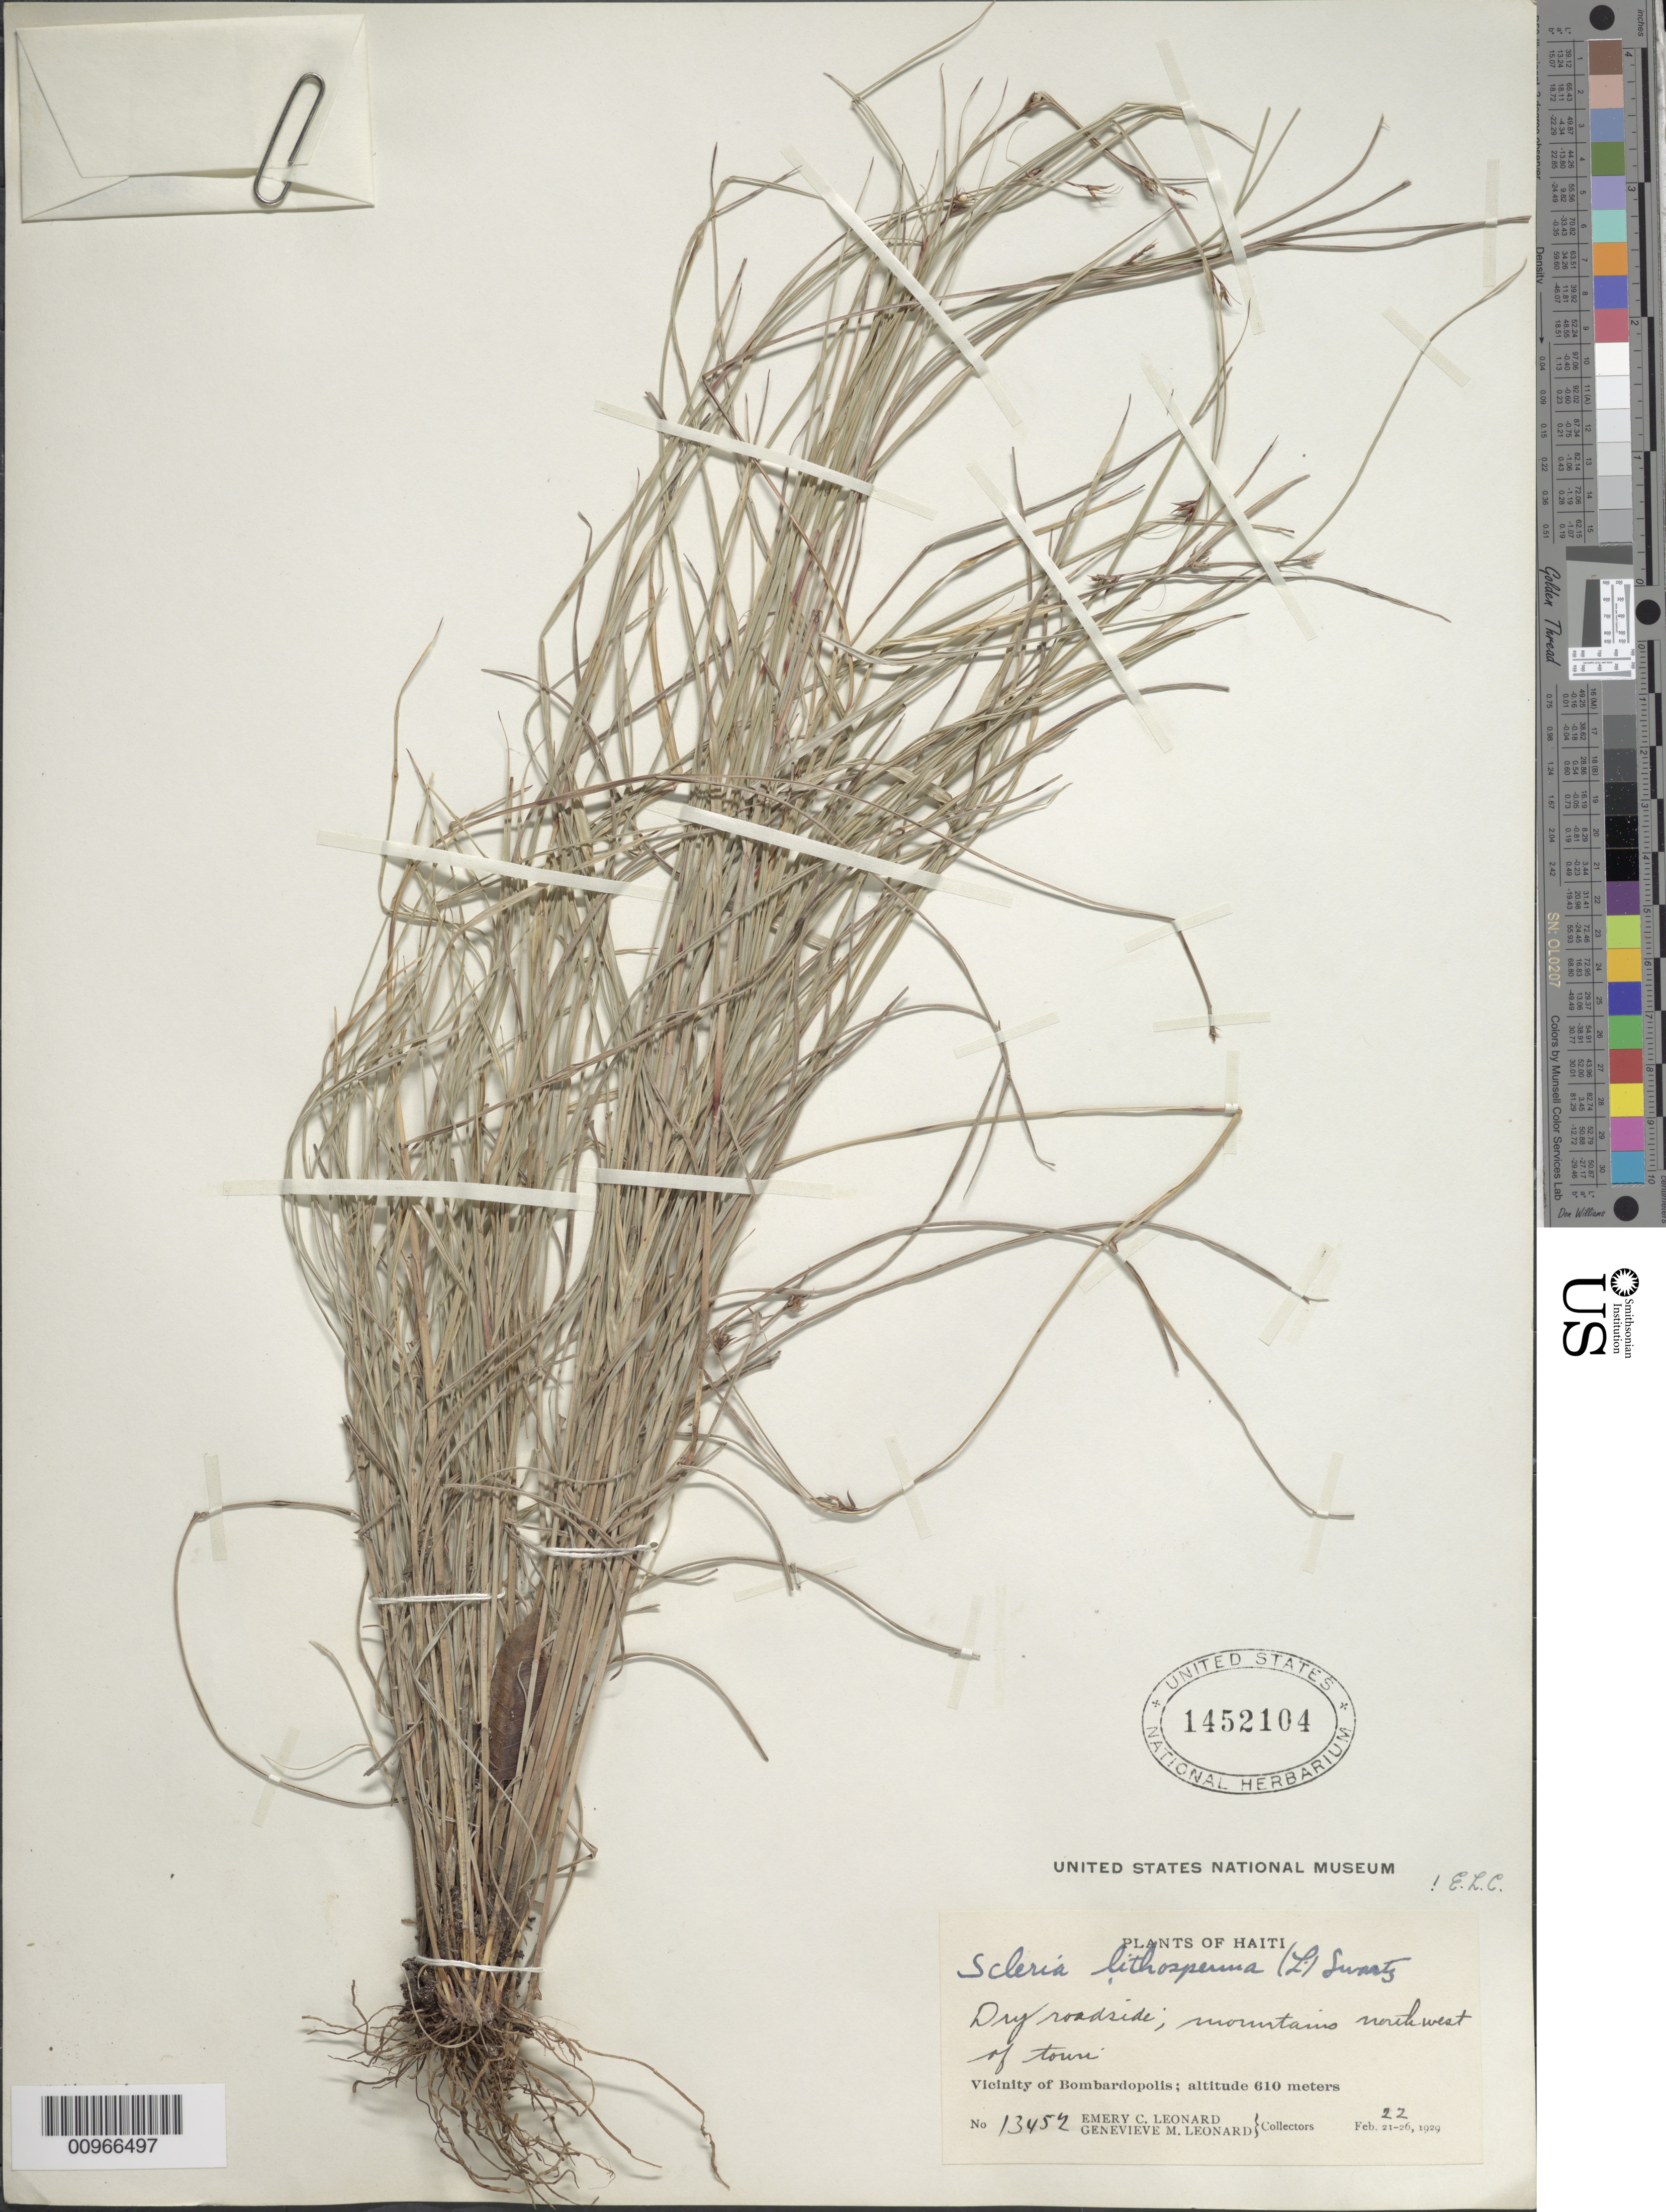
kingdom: Plantae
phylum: Tracheophyta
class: Liliopsida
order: Poales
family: Cyperaceae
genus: Scleria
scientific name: Scleria lithosperma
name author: (L.) Sw.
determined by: Core, E. L.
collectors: E. C. Leonard & G. M. Leonard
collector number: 13452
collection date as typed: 22 Feb 1929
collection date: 1929-02-22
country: Haiti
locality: Vicinity of Bombardopolis, mountains northwest of town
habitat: Dry roadside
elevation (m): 610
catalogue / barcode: US 1452104